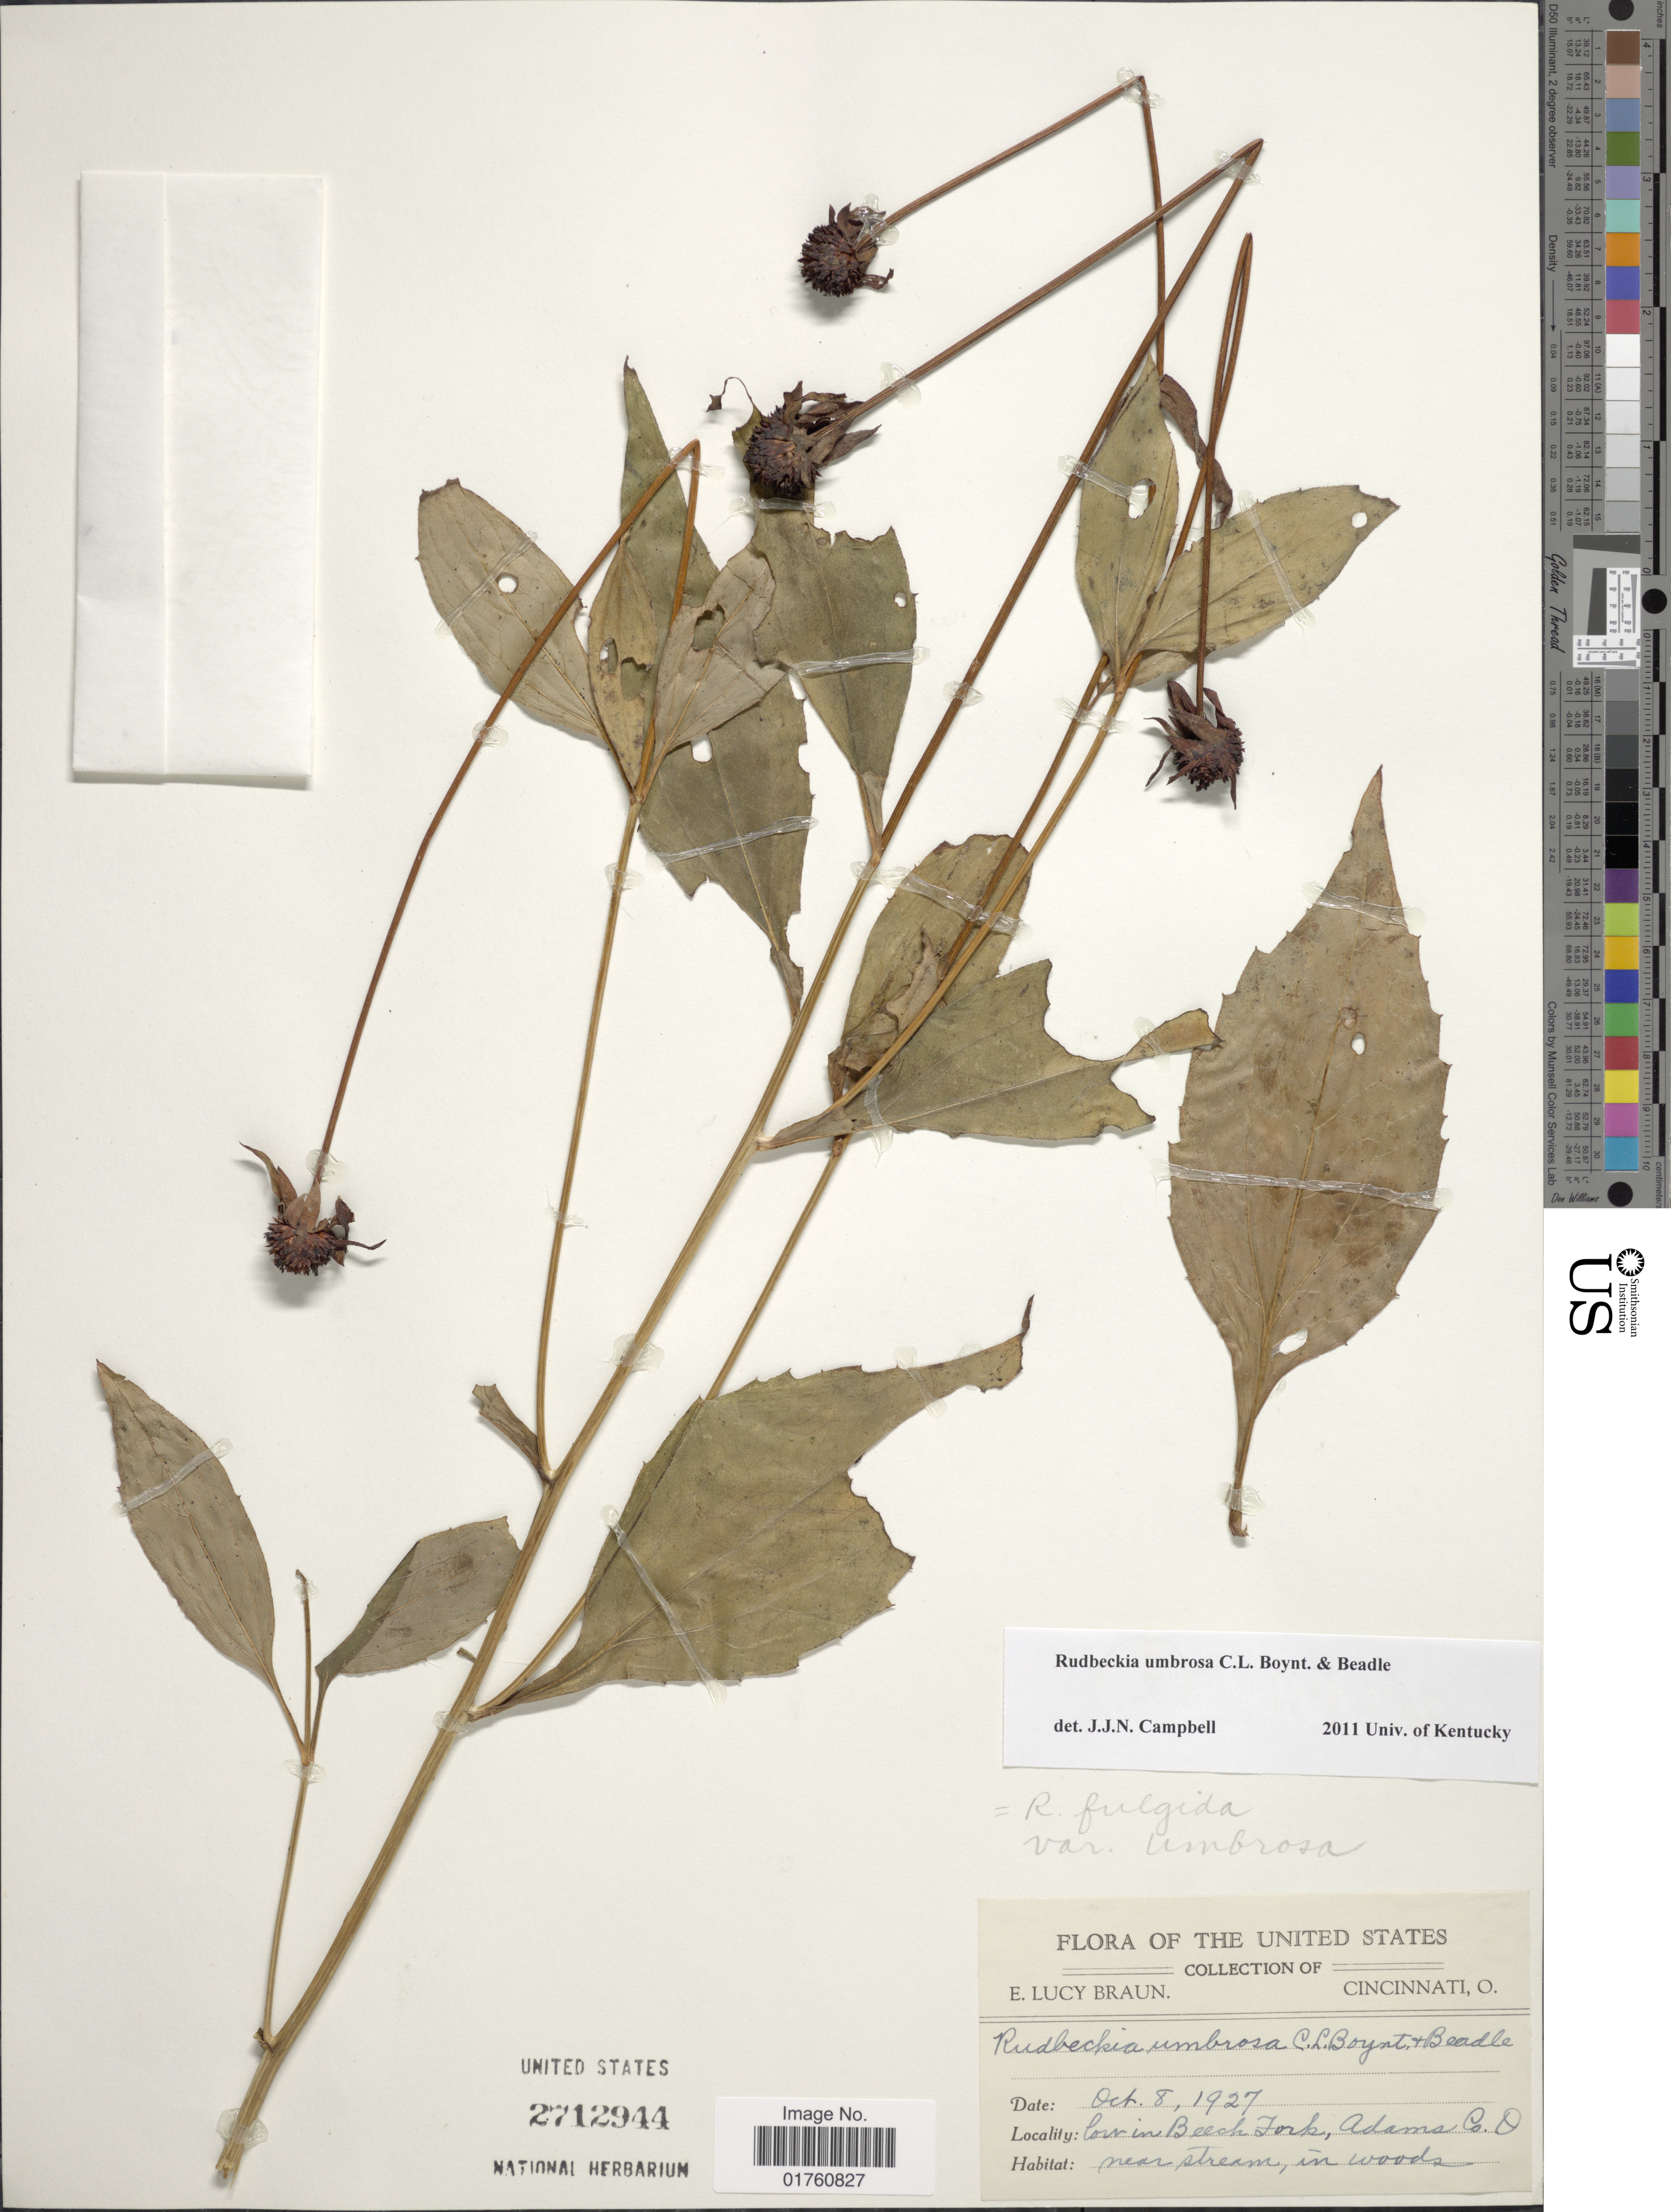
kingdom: Plantae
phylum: Tracheophyta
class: Magnoliopsida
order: Asterales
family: Asteraceae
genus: Rudbeckia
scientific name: Rudbeckia fulgida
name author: Aiton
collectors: E. L. Braun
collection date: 1927-10-08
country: United States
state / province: Ohio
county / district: Adams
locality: In Beech Fork, near stream, in woods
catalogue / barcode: US 2712944